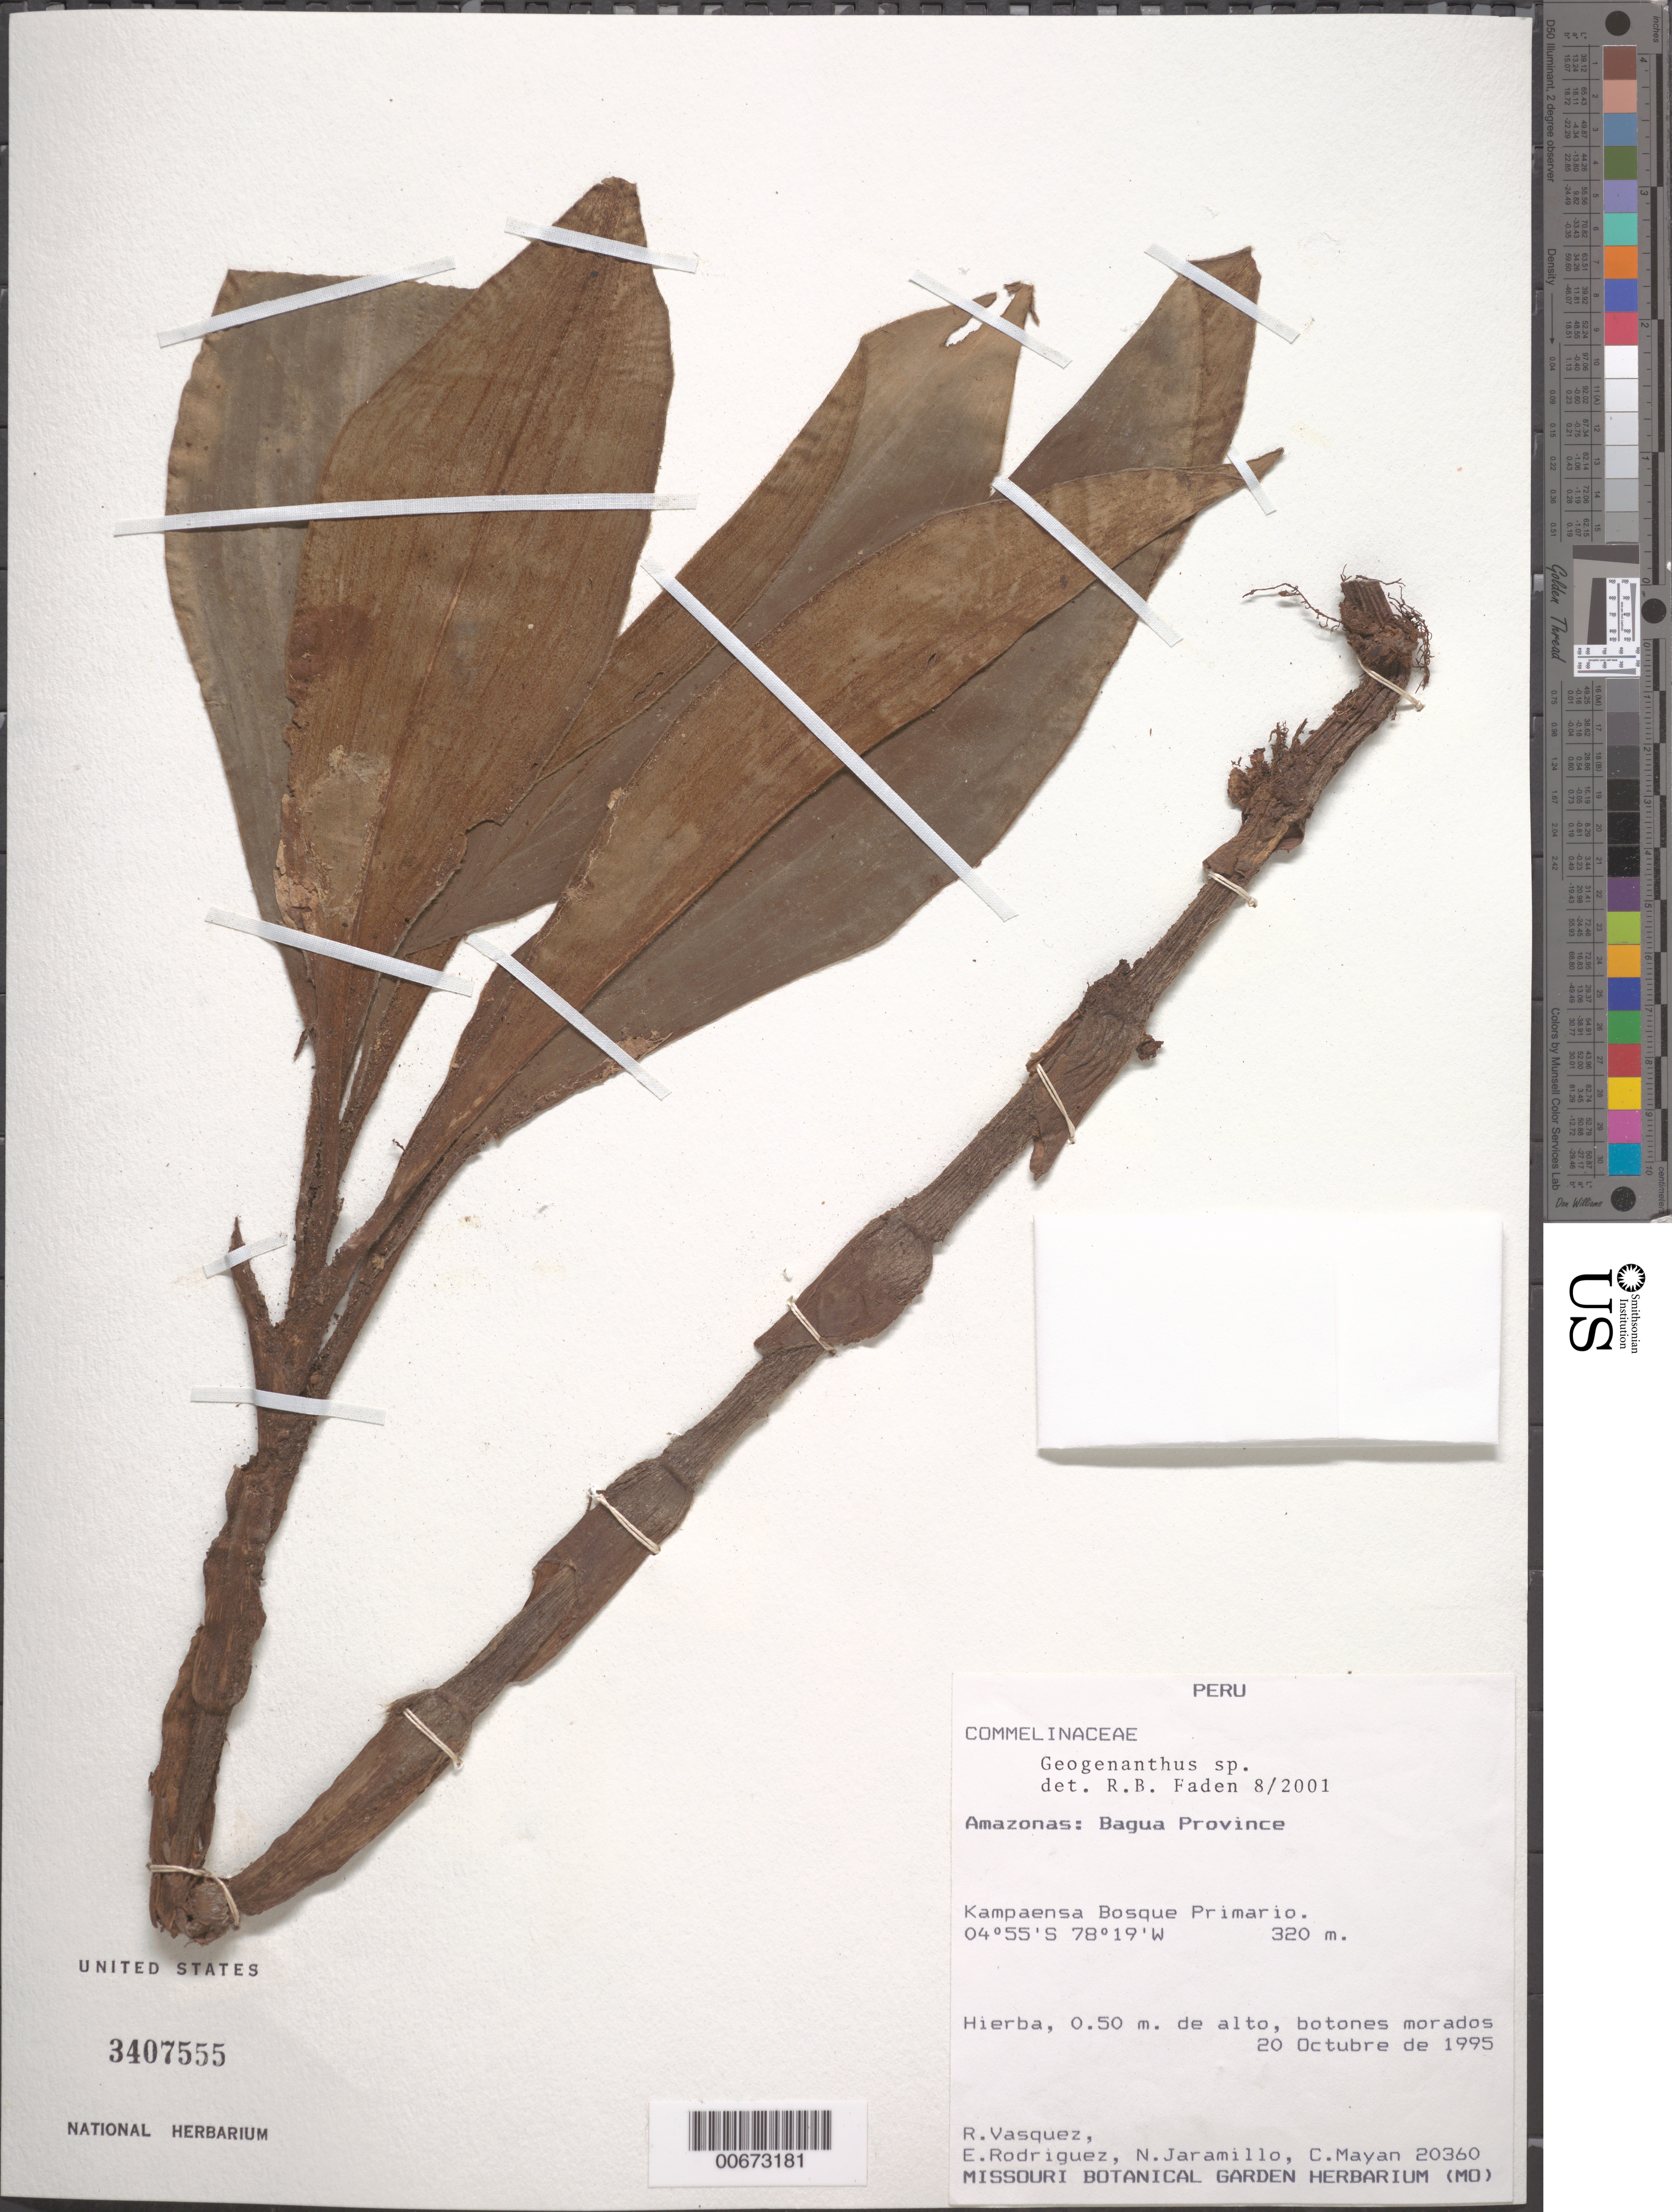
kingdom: Plantae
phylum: Tracheophyta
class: Liliopsida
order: Commelinales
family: Commelinaceae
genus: Geogenanthus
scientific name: Geogenanthus sp.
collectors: R. Vasquez, E. Rodriguez, N. Jaramillo & C. Mayan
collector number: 20360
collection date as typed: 20 Oct 1995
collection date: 1995-10-20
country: Peru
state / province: Amazonas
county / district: Bagua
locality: Kampaensa bosque primario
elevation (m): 320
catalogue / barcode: US 3407555